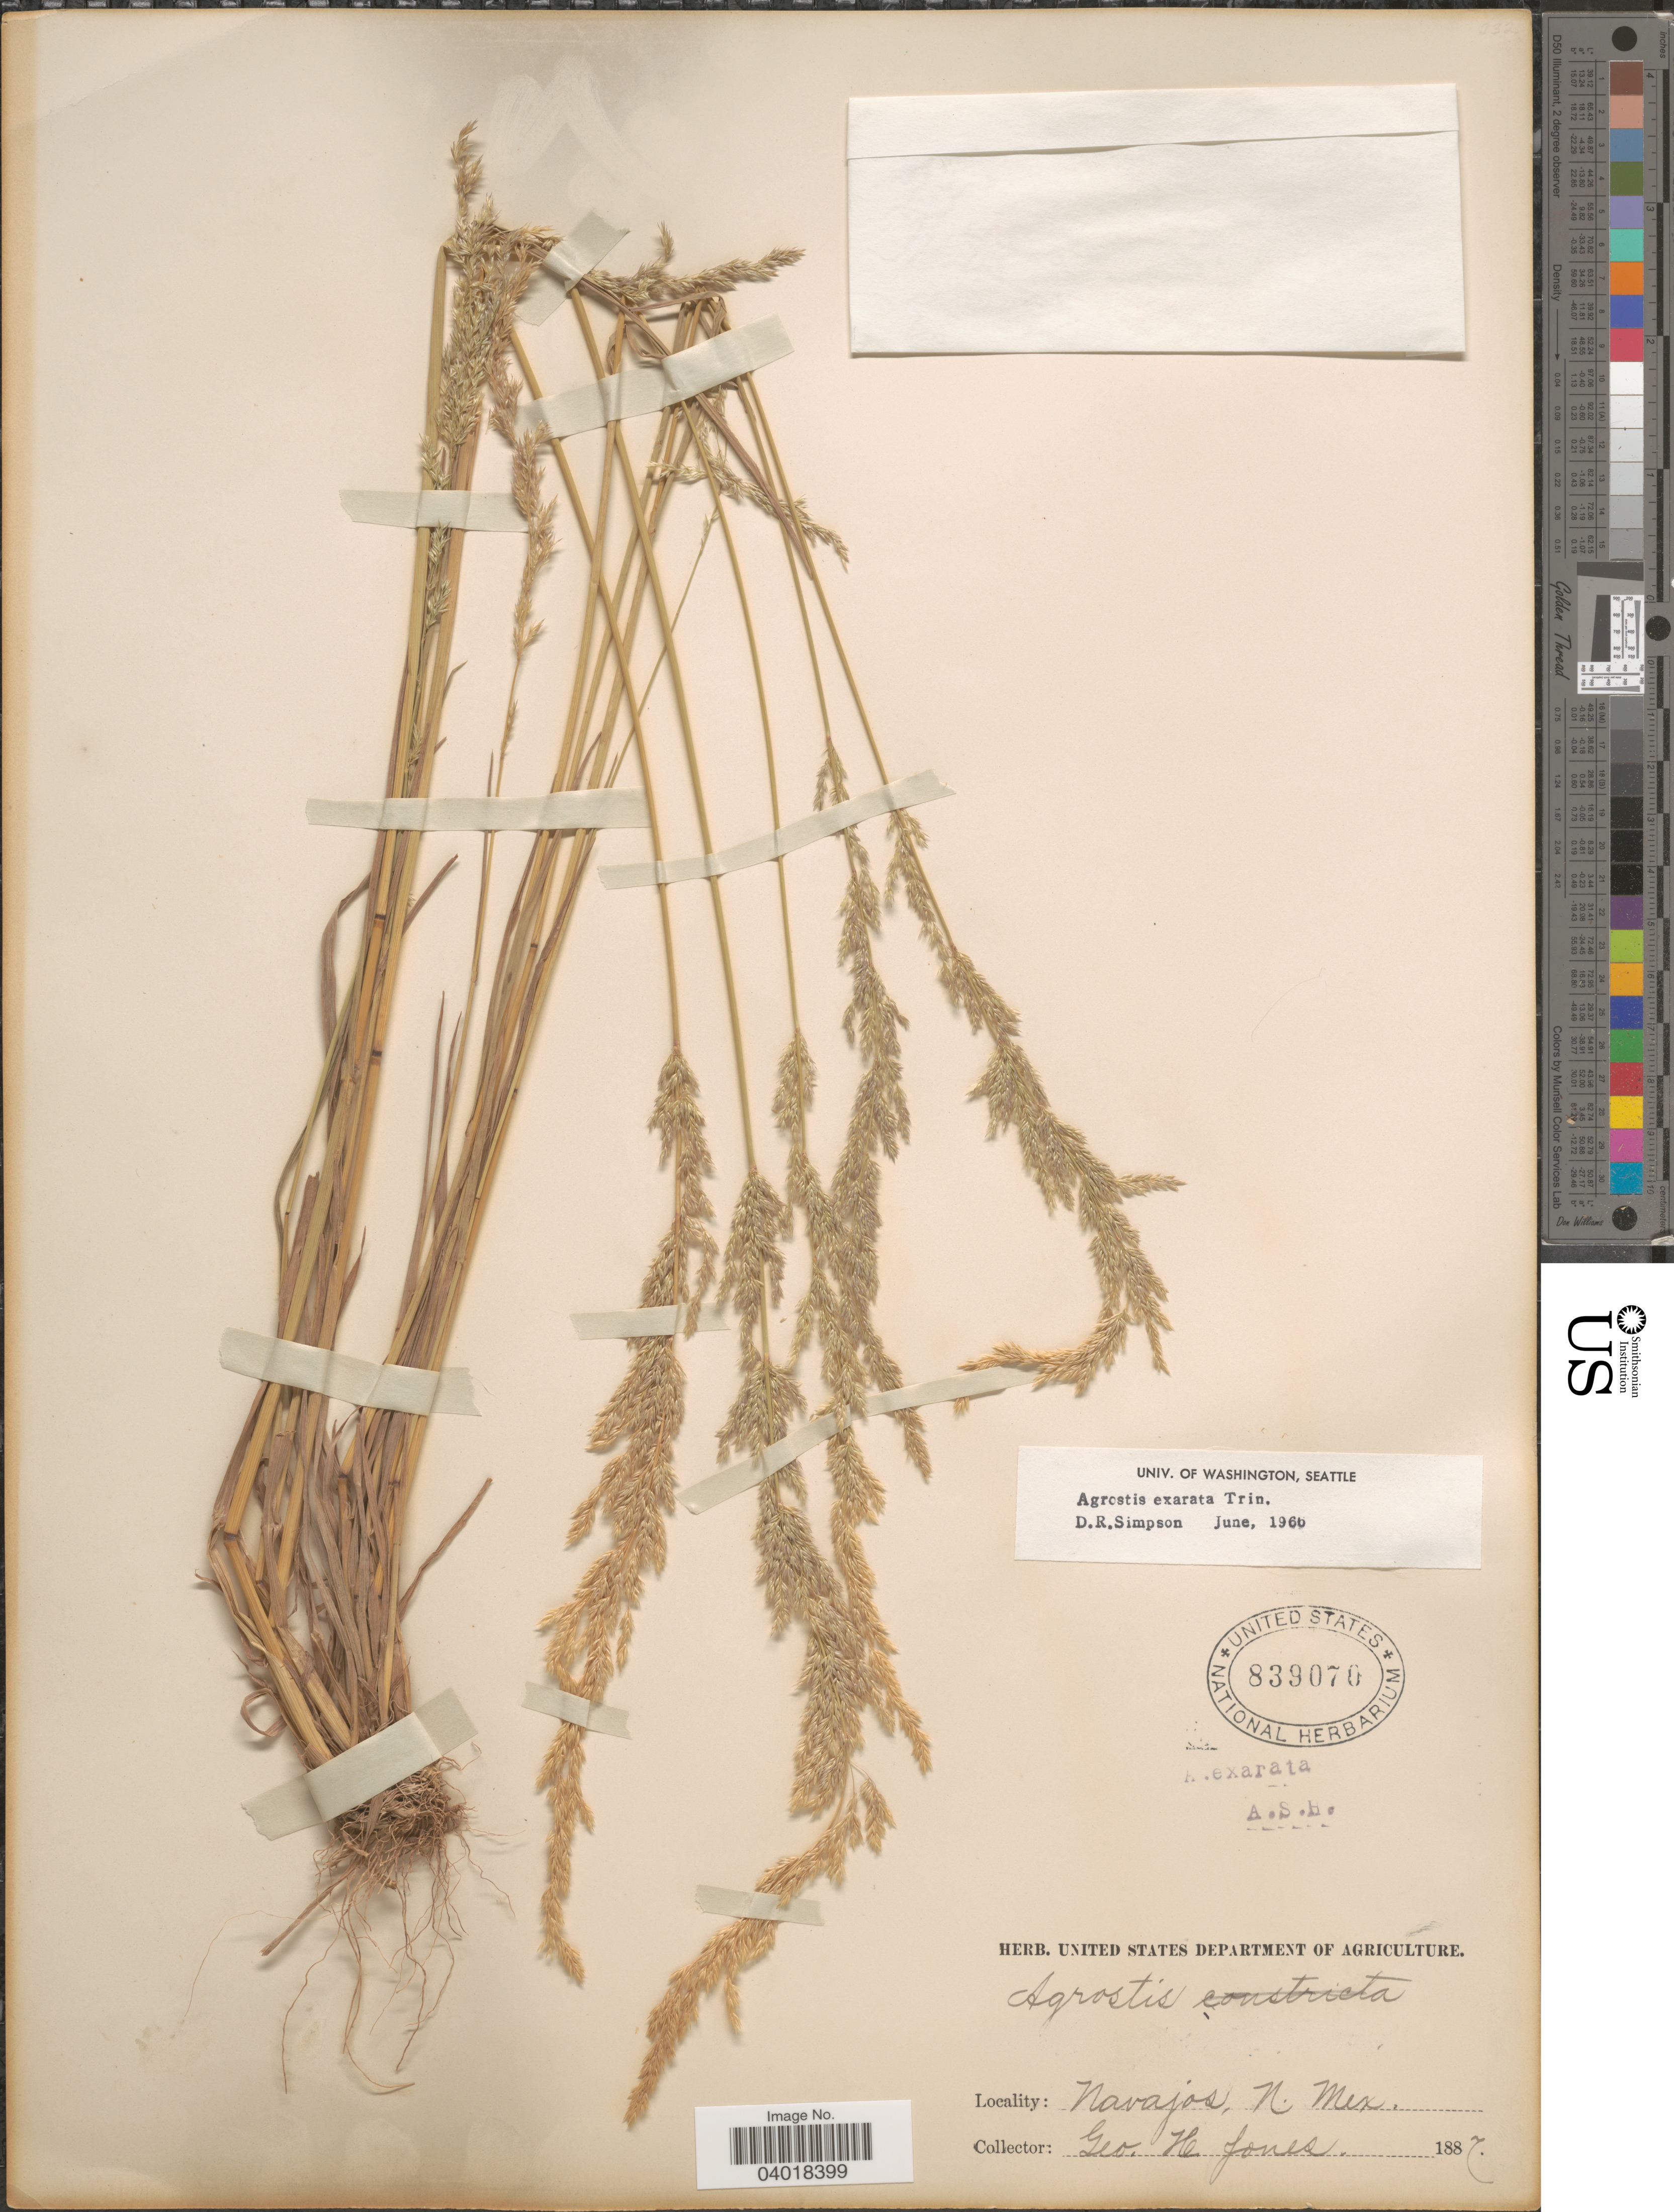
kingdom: Plantae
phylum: Tracheophyta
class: Liliopsida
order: Poales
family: Poaceae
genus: Agrostis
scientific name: Agrostis exarata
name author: Trin.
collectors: G. Jones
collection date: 1887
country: United States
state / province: New Mexico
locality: Navajos.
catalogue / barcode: US 839070